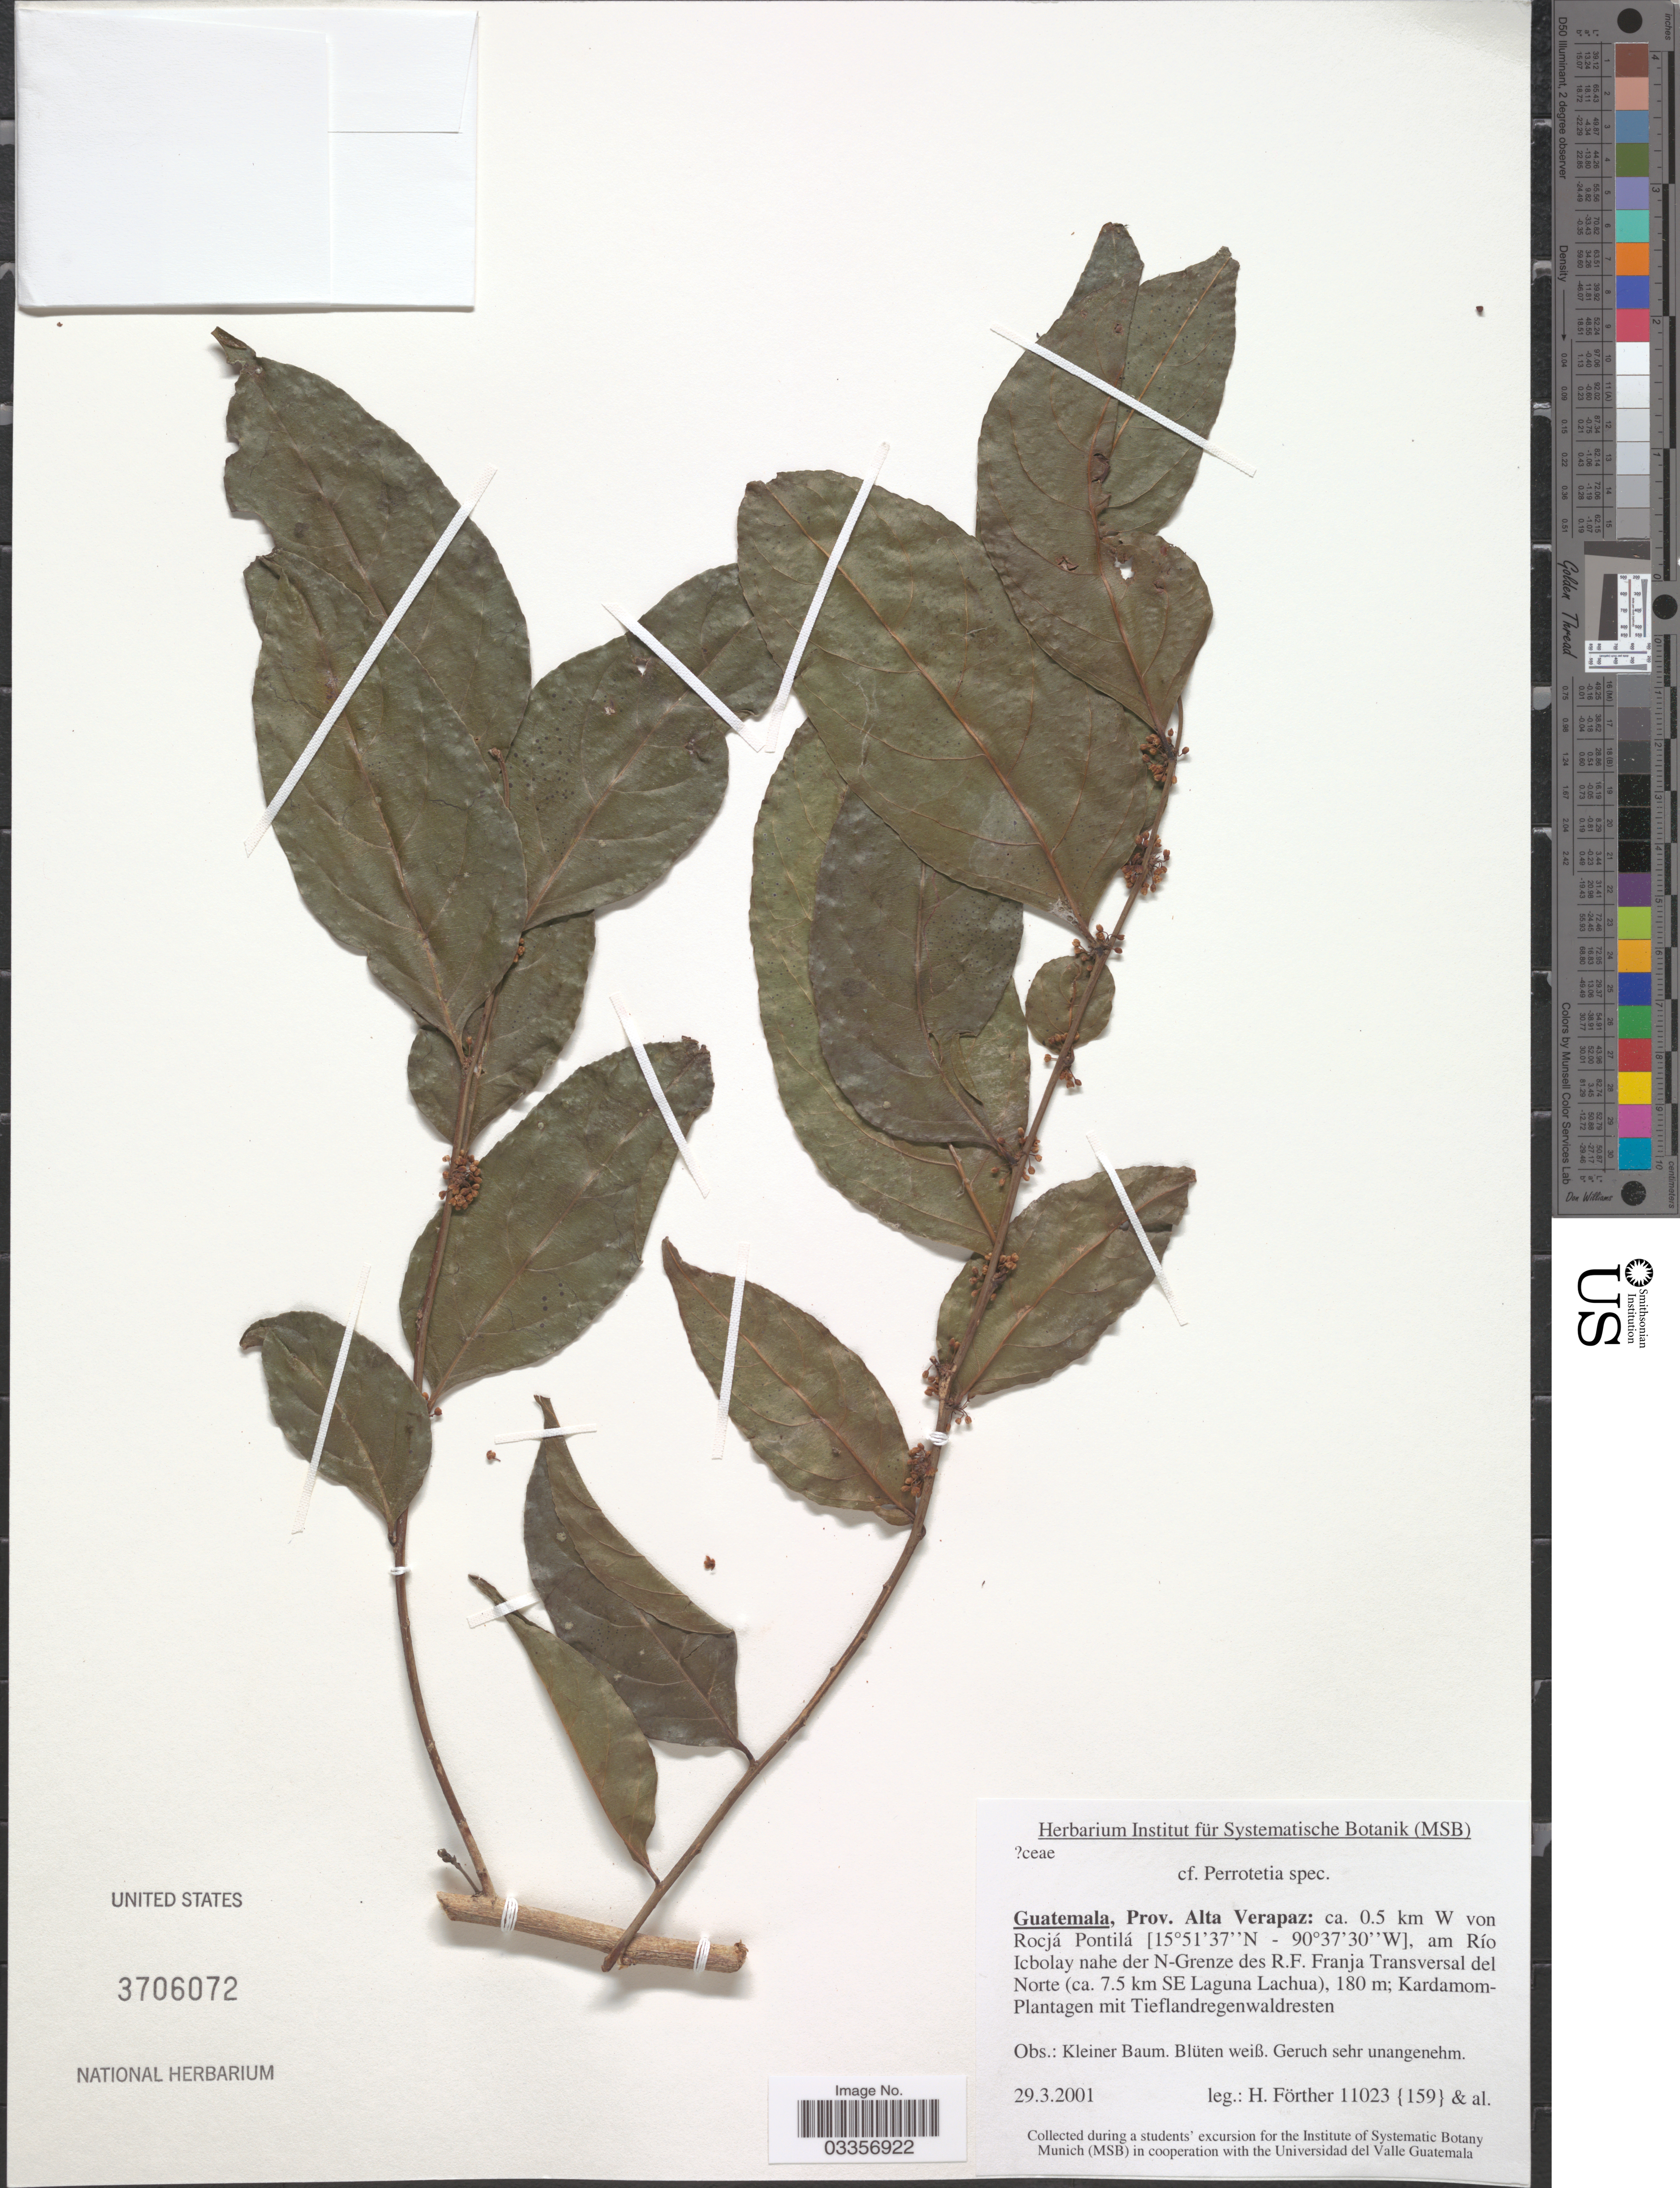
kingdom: Plantae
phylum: Tracheophyta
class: Magnoliopsida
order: Huerteales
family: Dipentodontaceae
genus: Perrottetia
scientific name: Perrottetia sp.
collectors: H. Förther & et al.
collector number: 11023/159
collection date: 2001-03-29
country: Guatemala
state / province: Alta Verapaz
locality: Ca. 0.5 km W von Rocjá Pontilá, am río Ichbolay nahe der N-Grenze des R.F. Franja Transversal del Norte (ca. 7.5 km SE Laguna Lachua).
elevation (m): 180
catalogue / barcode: US 3706072